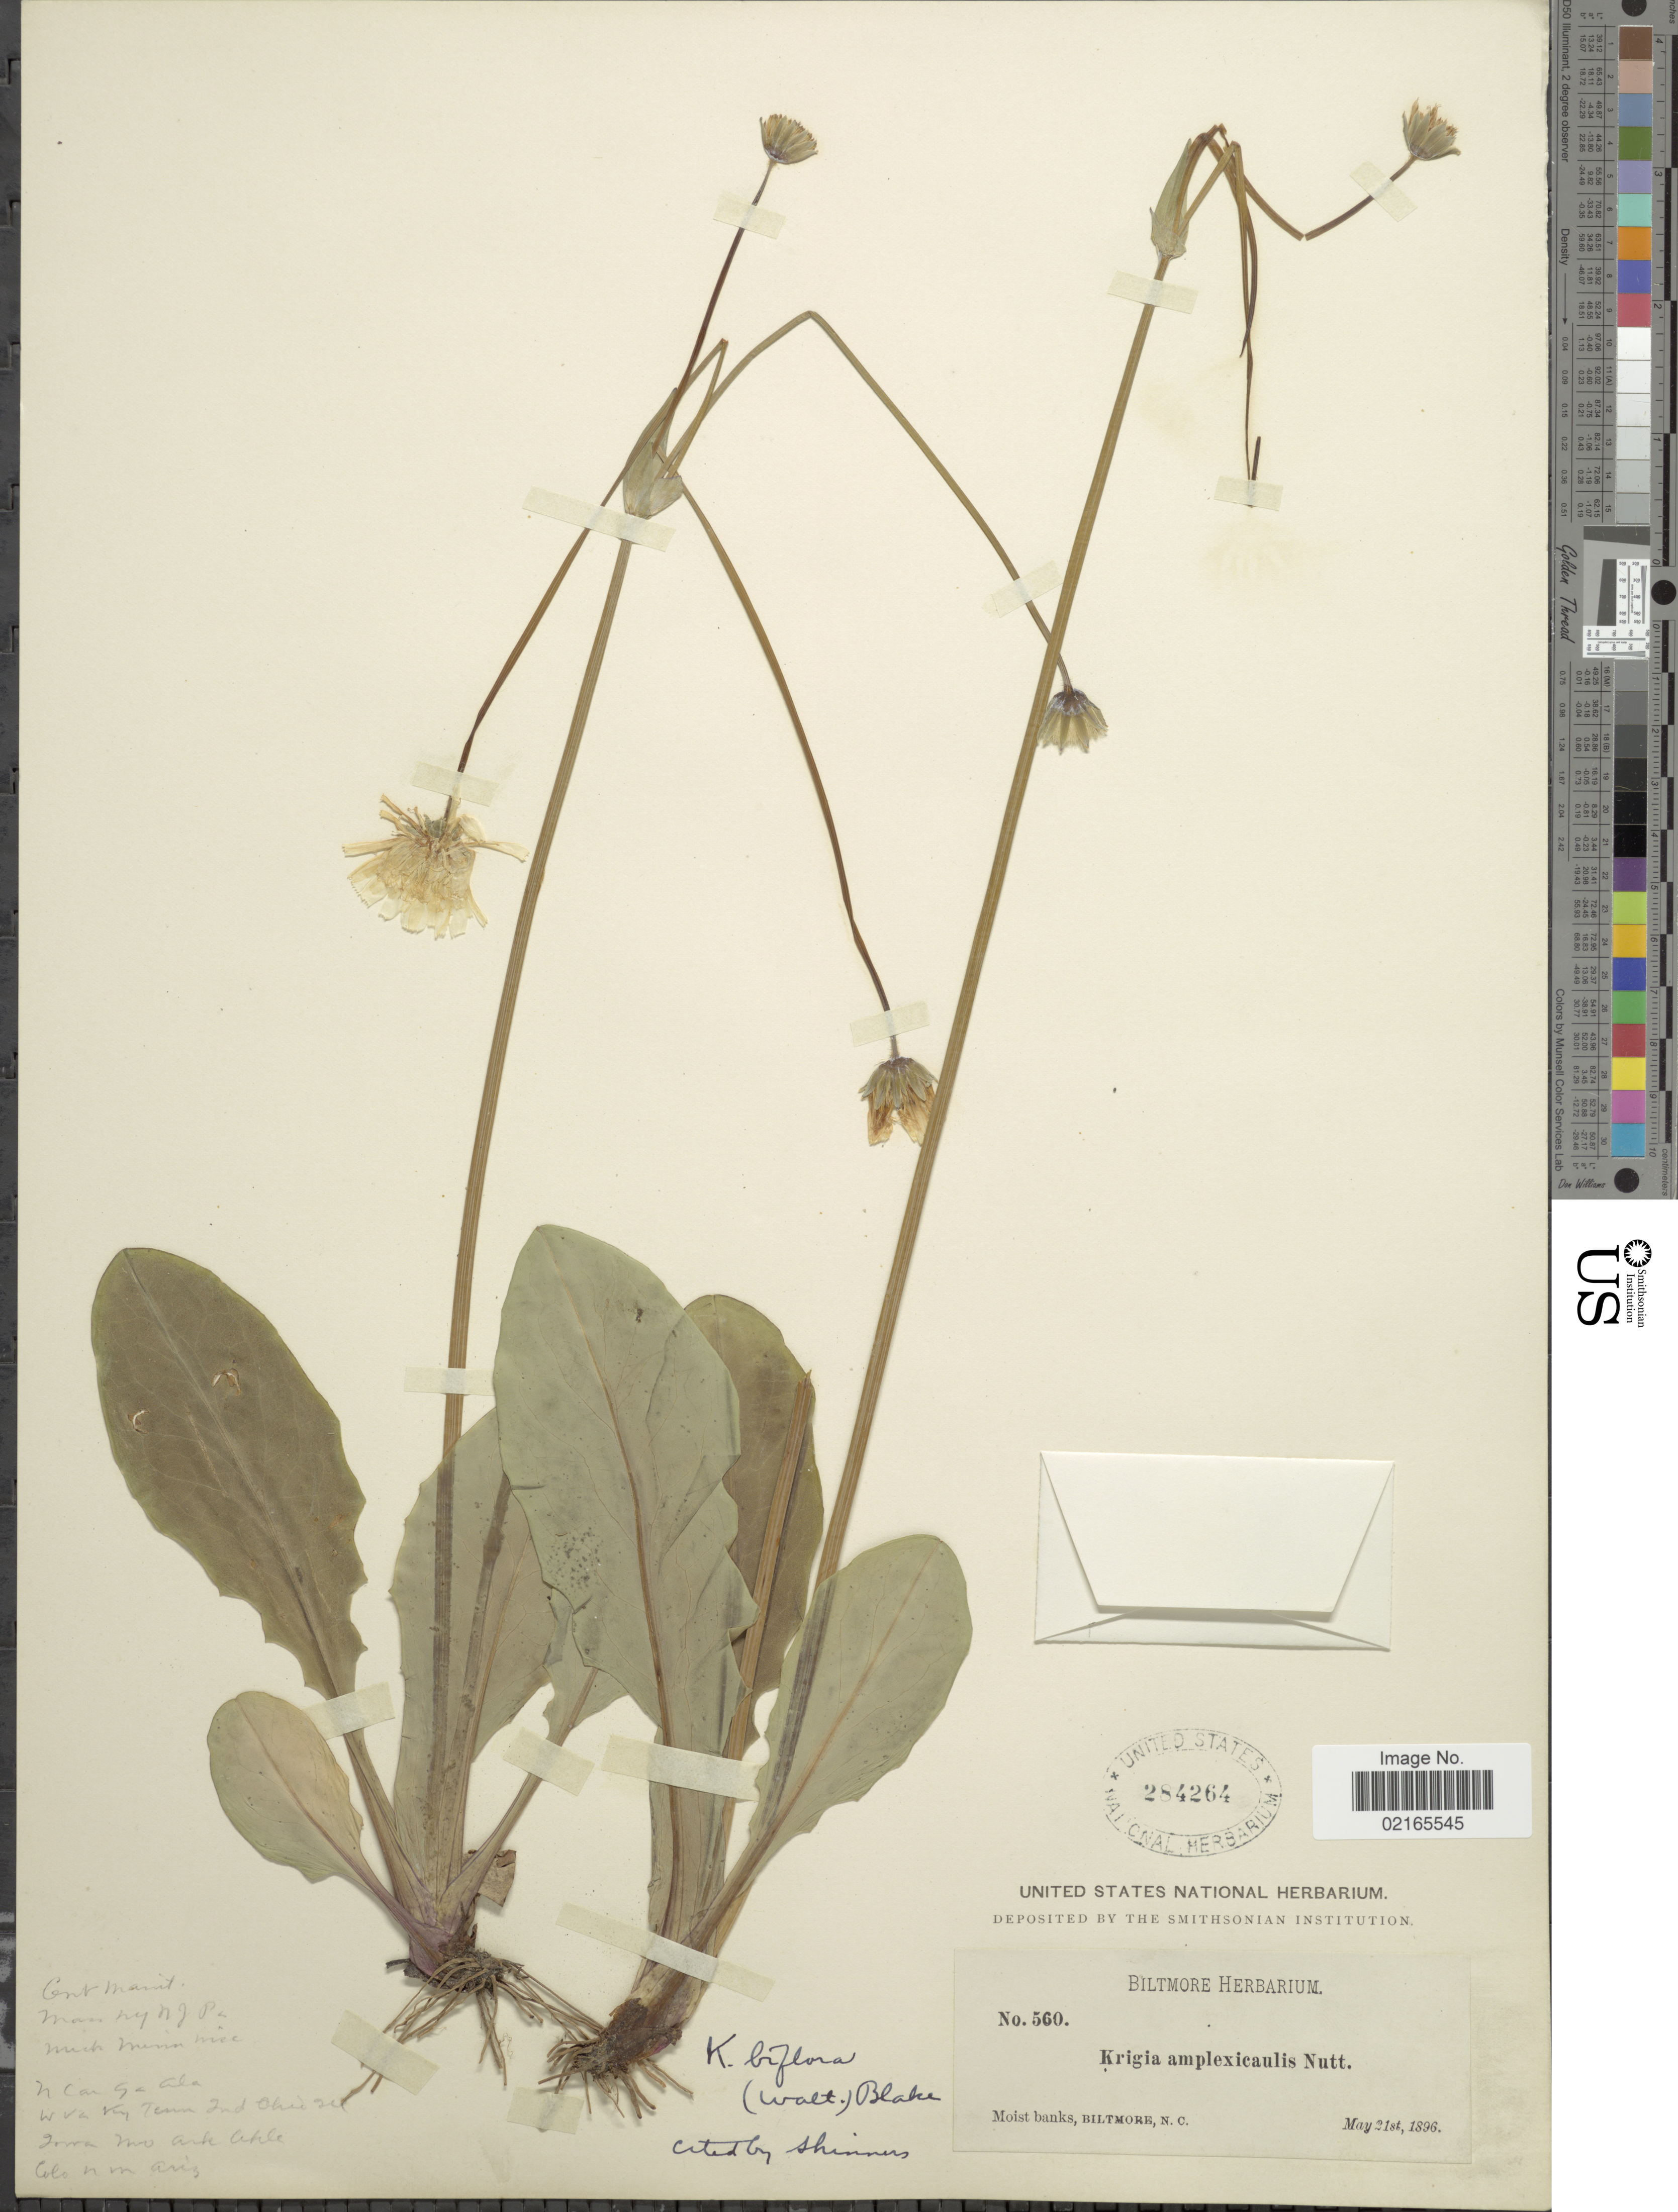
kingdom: Plantae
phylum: Tracheophyta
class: Magnoliopsida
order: Asterales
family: Asteraceae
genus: Krigia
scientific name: Krigia biflora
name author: (Walter) S.F. Blake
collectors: ex herb. Biltmore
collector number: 560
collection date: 1896-05-21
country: United States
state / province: North Carolina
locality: Moist banks, Biltmore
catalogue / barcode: US 284264